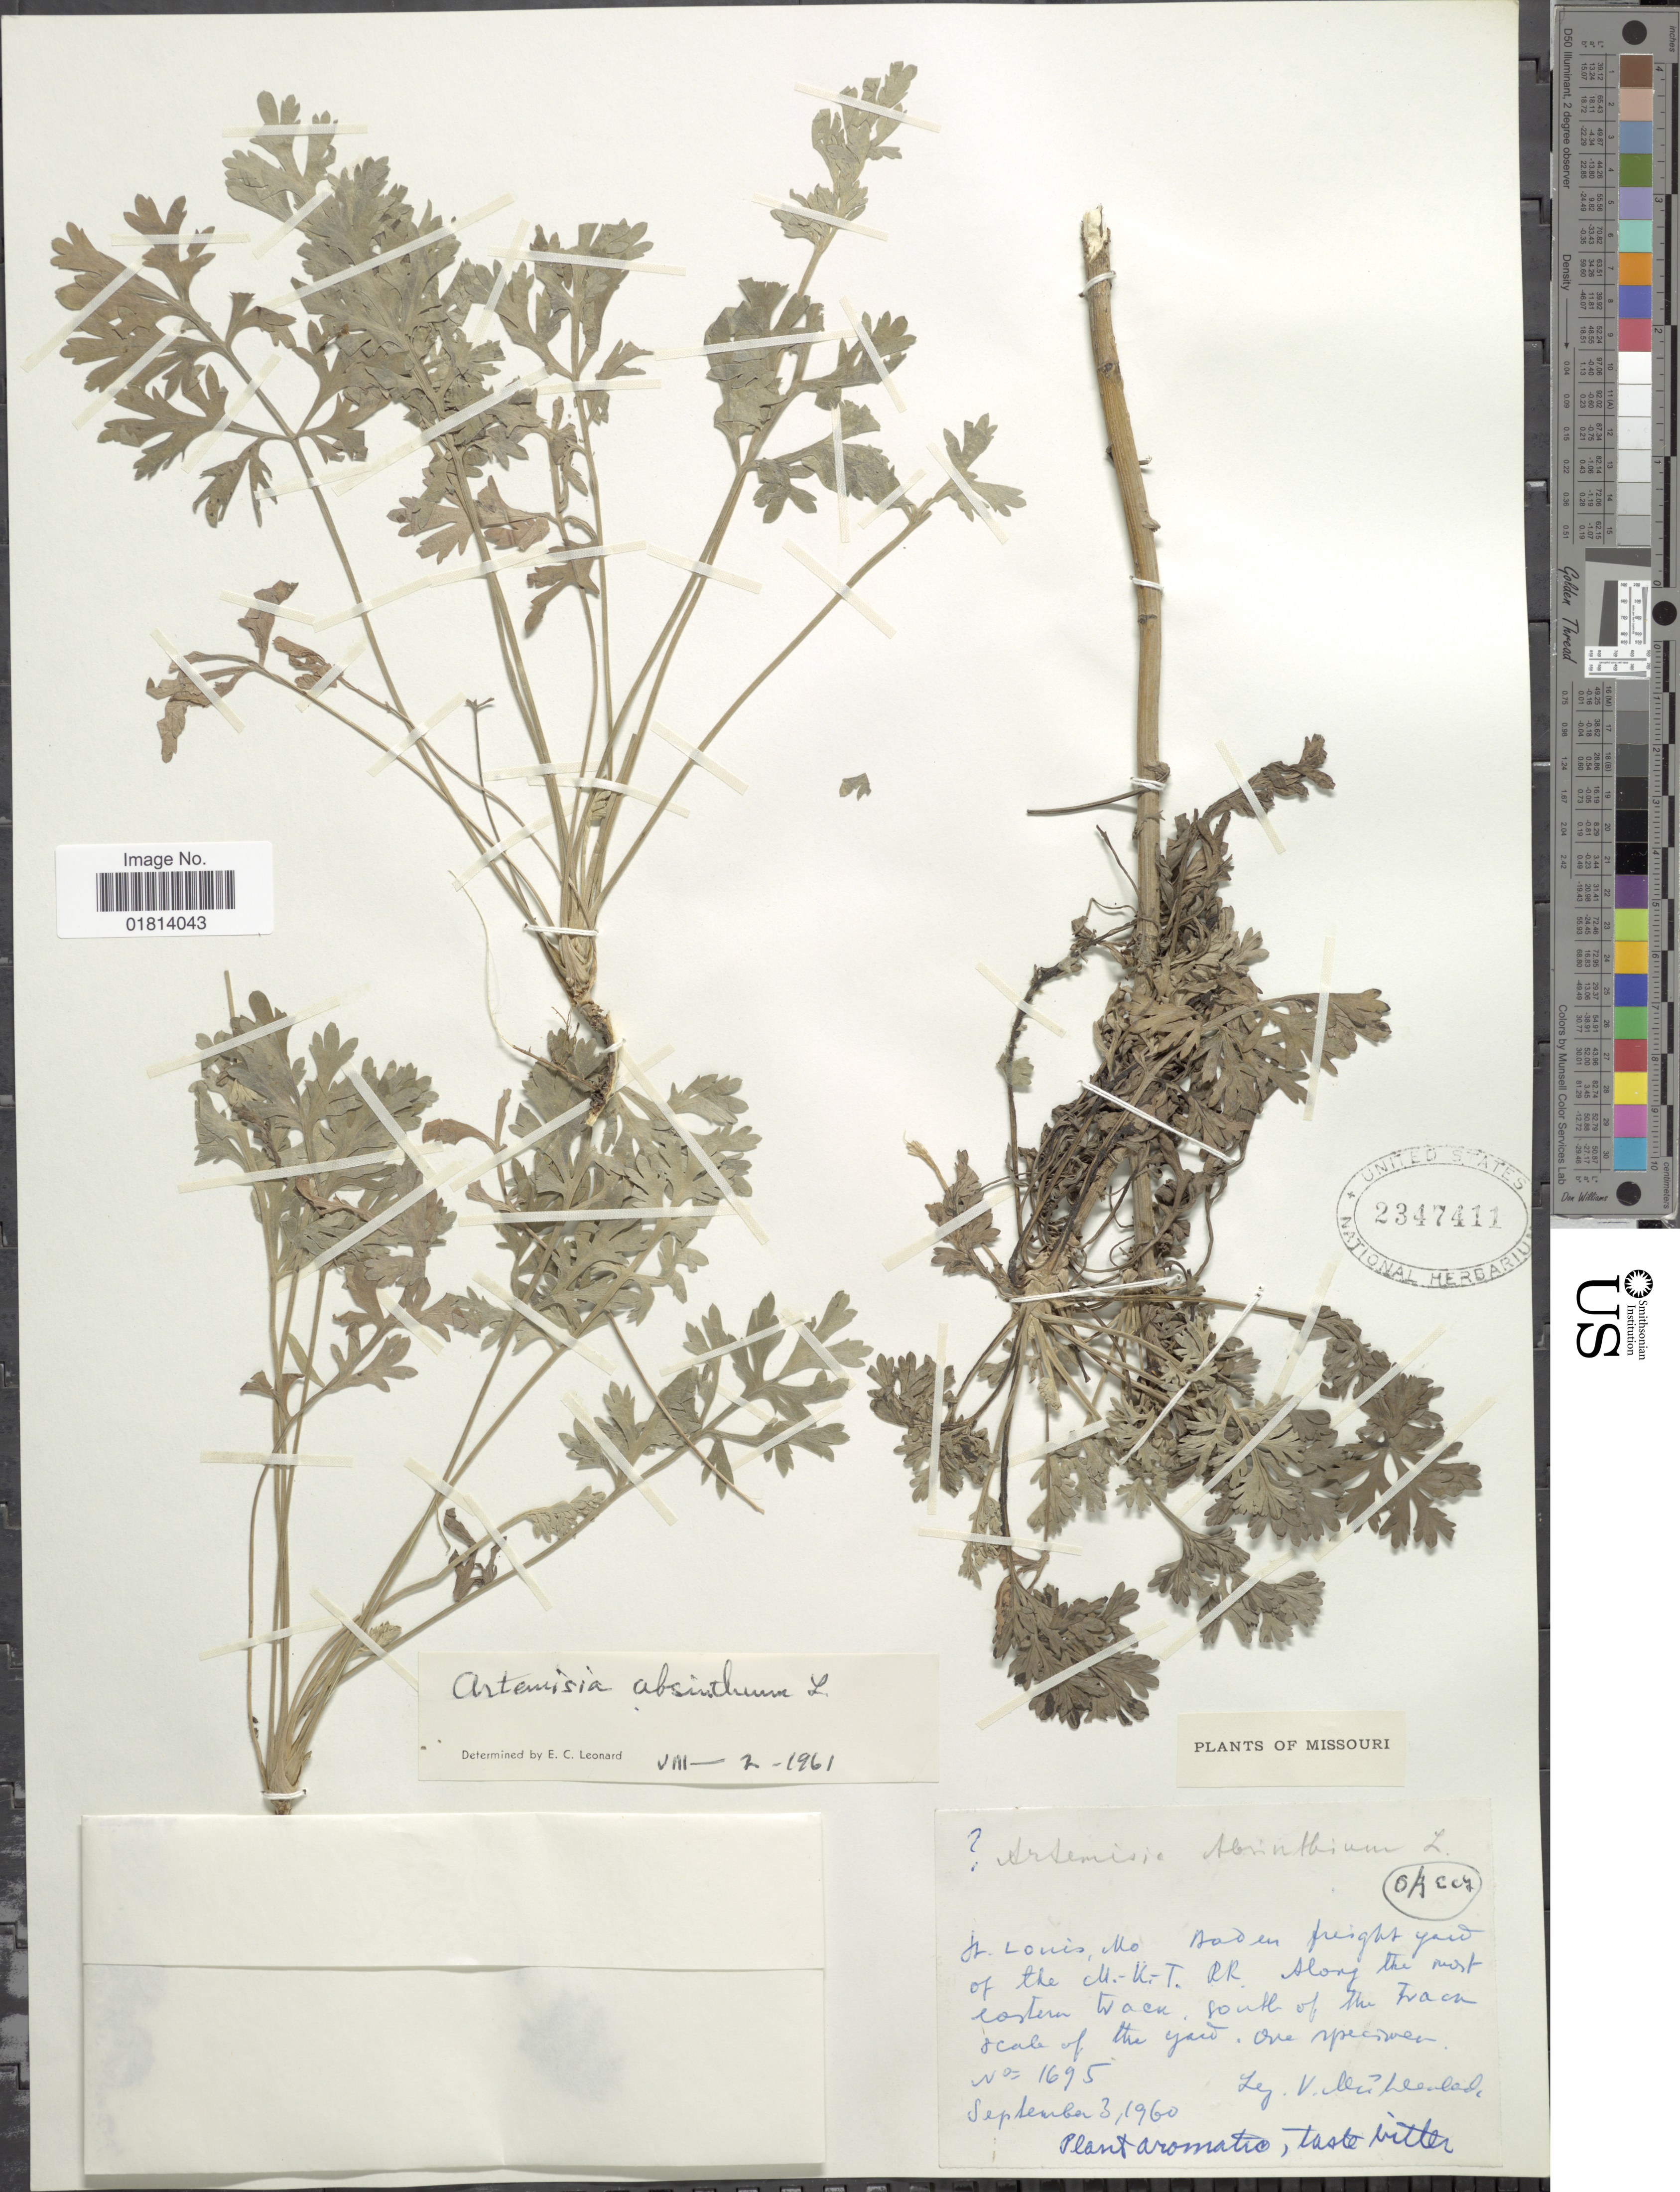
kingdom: Plantae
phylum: Tracheophyta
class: Magnoliopsida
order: Asterales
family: Asteraceae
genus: Artemisia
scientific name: Artemisia absinthium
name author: L.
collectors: V. Mühlenbach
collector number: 1695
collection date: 1960-09-03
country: United States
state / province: Missouri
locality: St. Louis, Mo. Along the most eastern track. South of the track scale of the yard.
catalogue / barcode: US 2347411